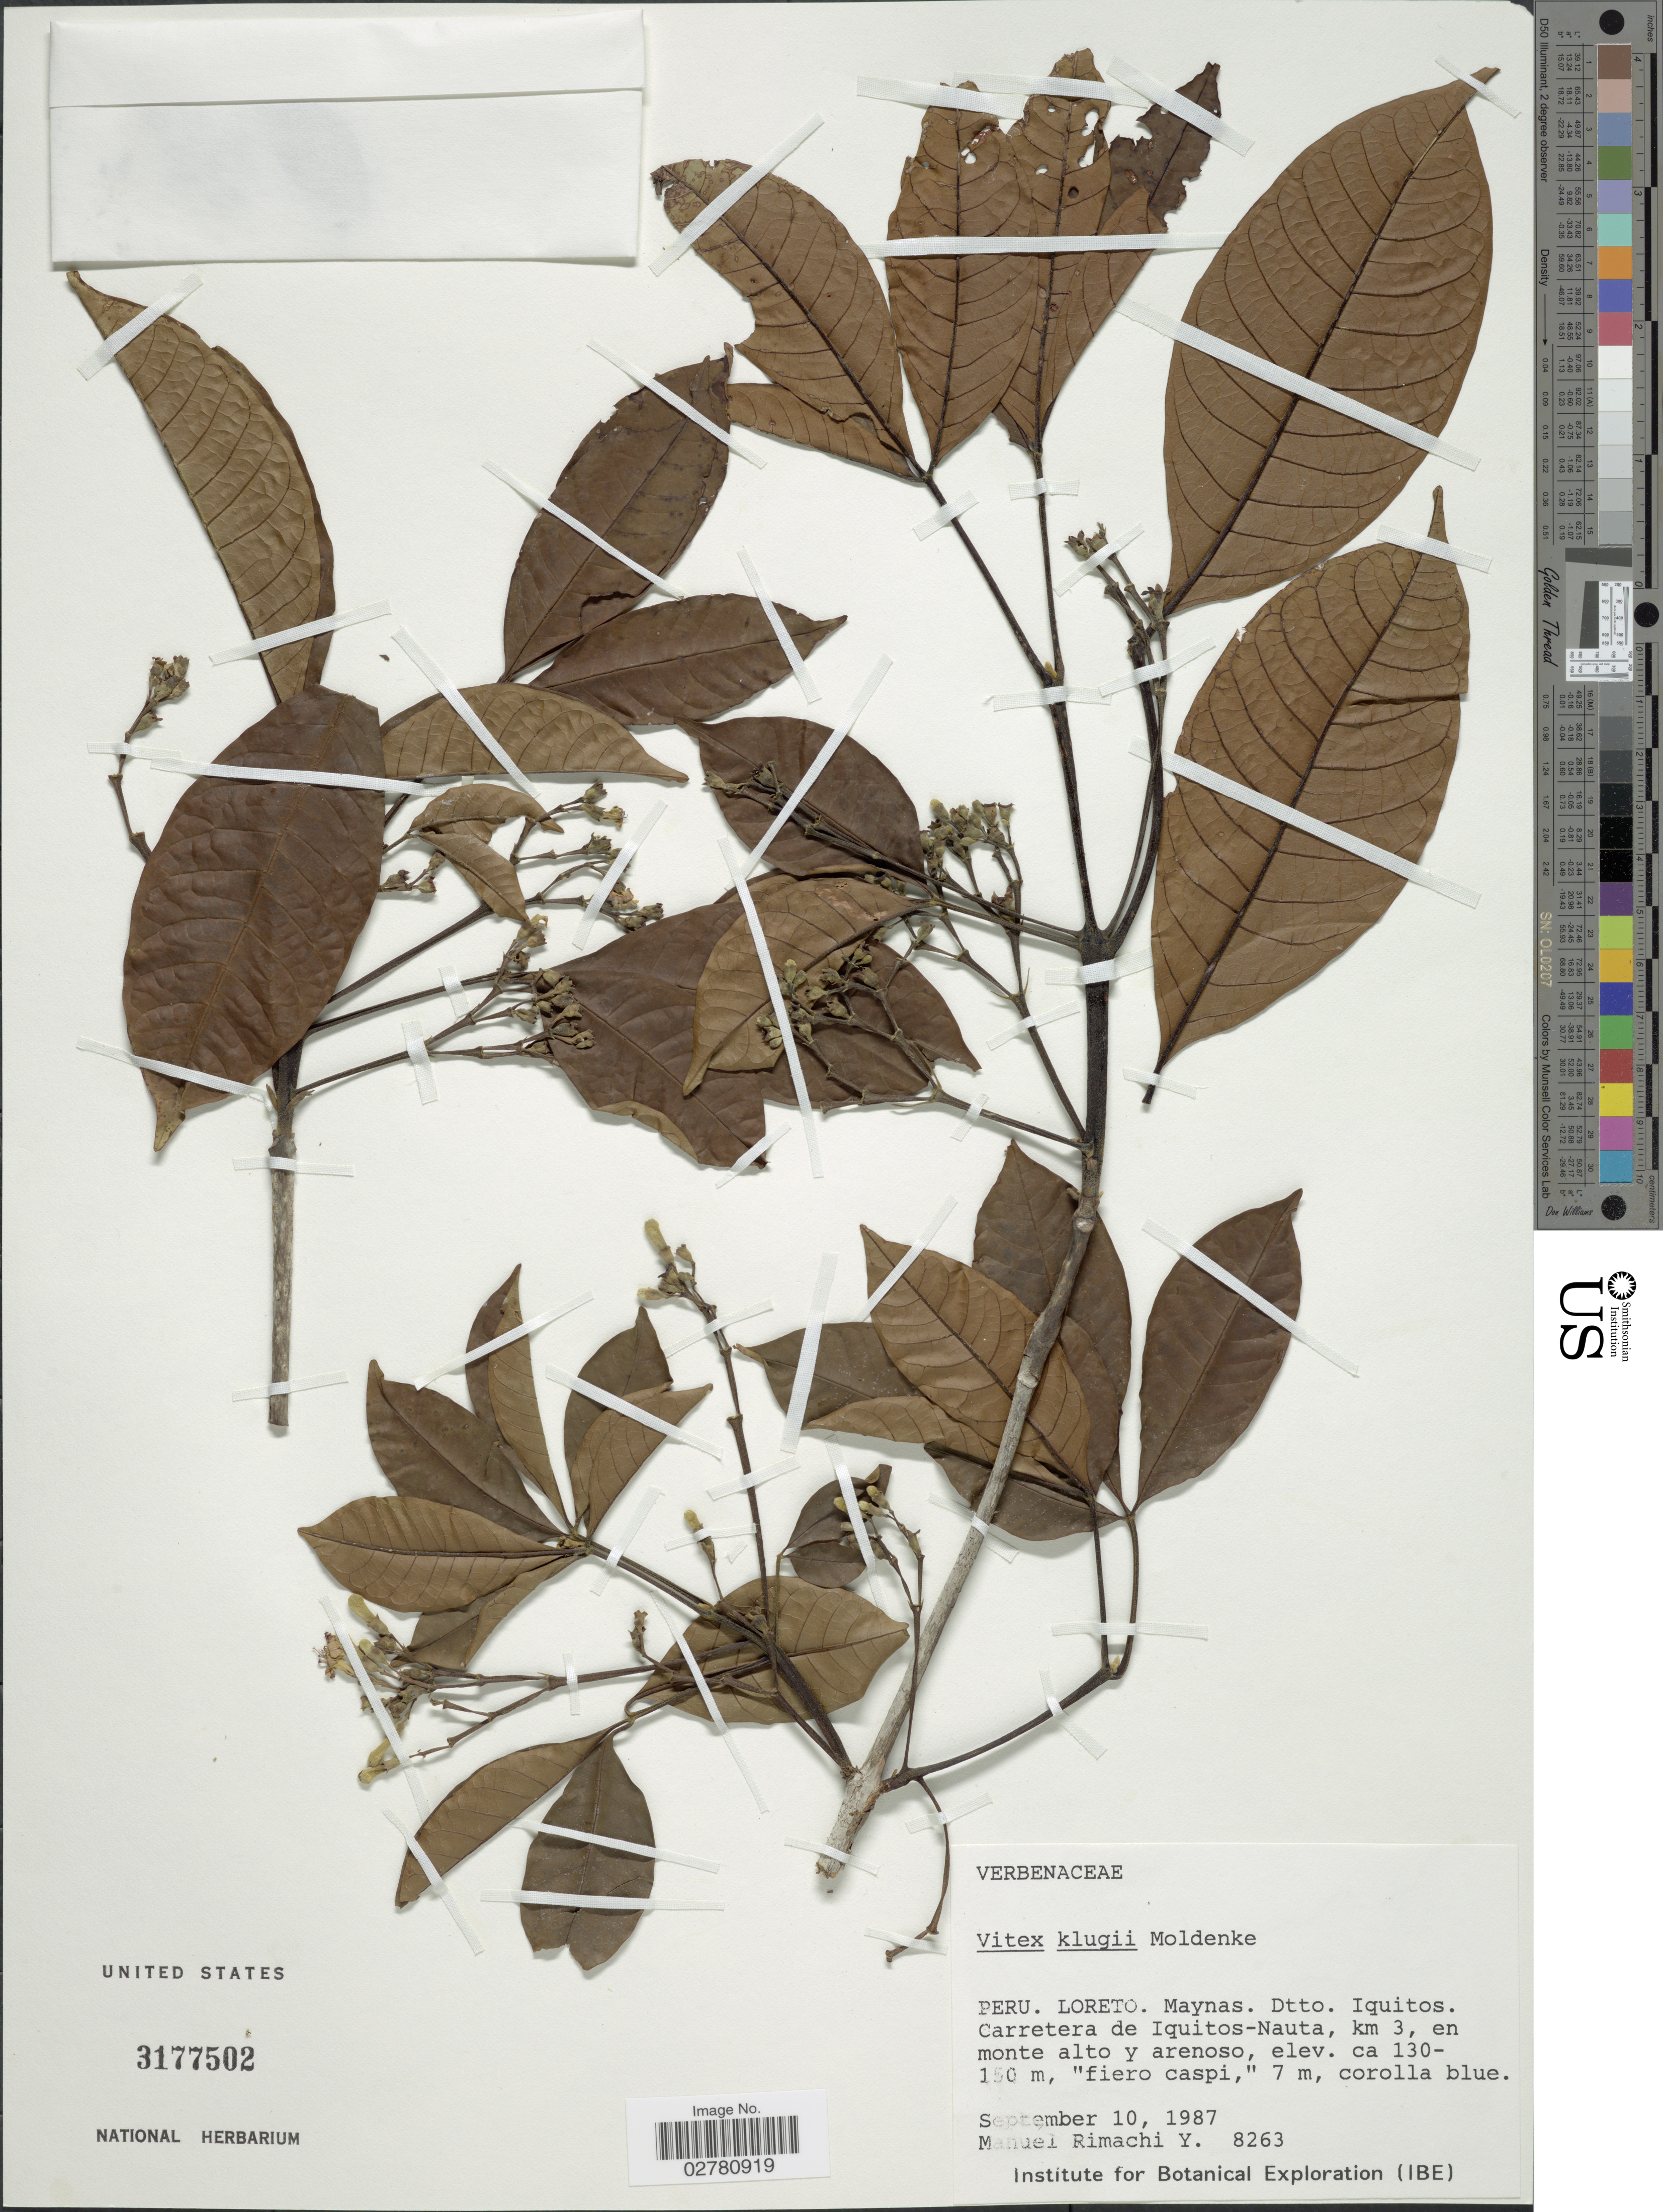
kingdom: Plantae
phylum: Tracheophyta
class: Magnoliopsida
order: Lamiales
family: Lamiaceae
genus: Vitex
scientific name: Vitex klugii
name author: Moldenke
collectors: M. Rimachi Y.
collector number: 8263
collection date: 1987-09-10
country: Peru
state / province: Loreto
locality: Maynas. Dtto. Iquitos. Carretera de Iquitos-Nauta, km 3, en monte alto y arenoso.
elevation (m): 130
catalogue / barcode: US 3177502